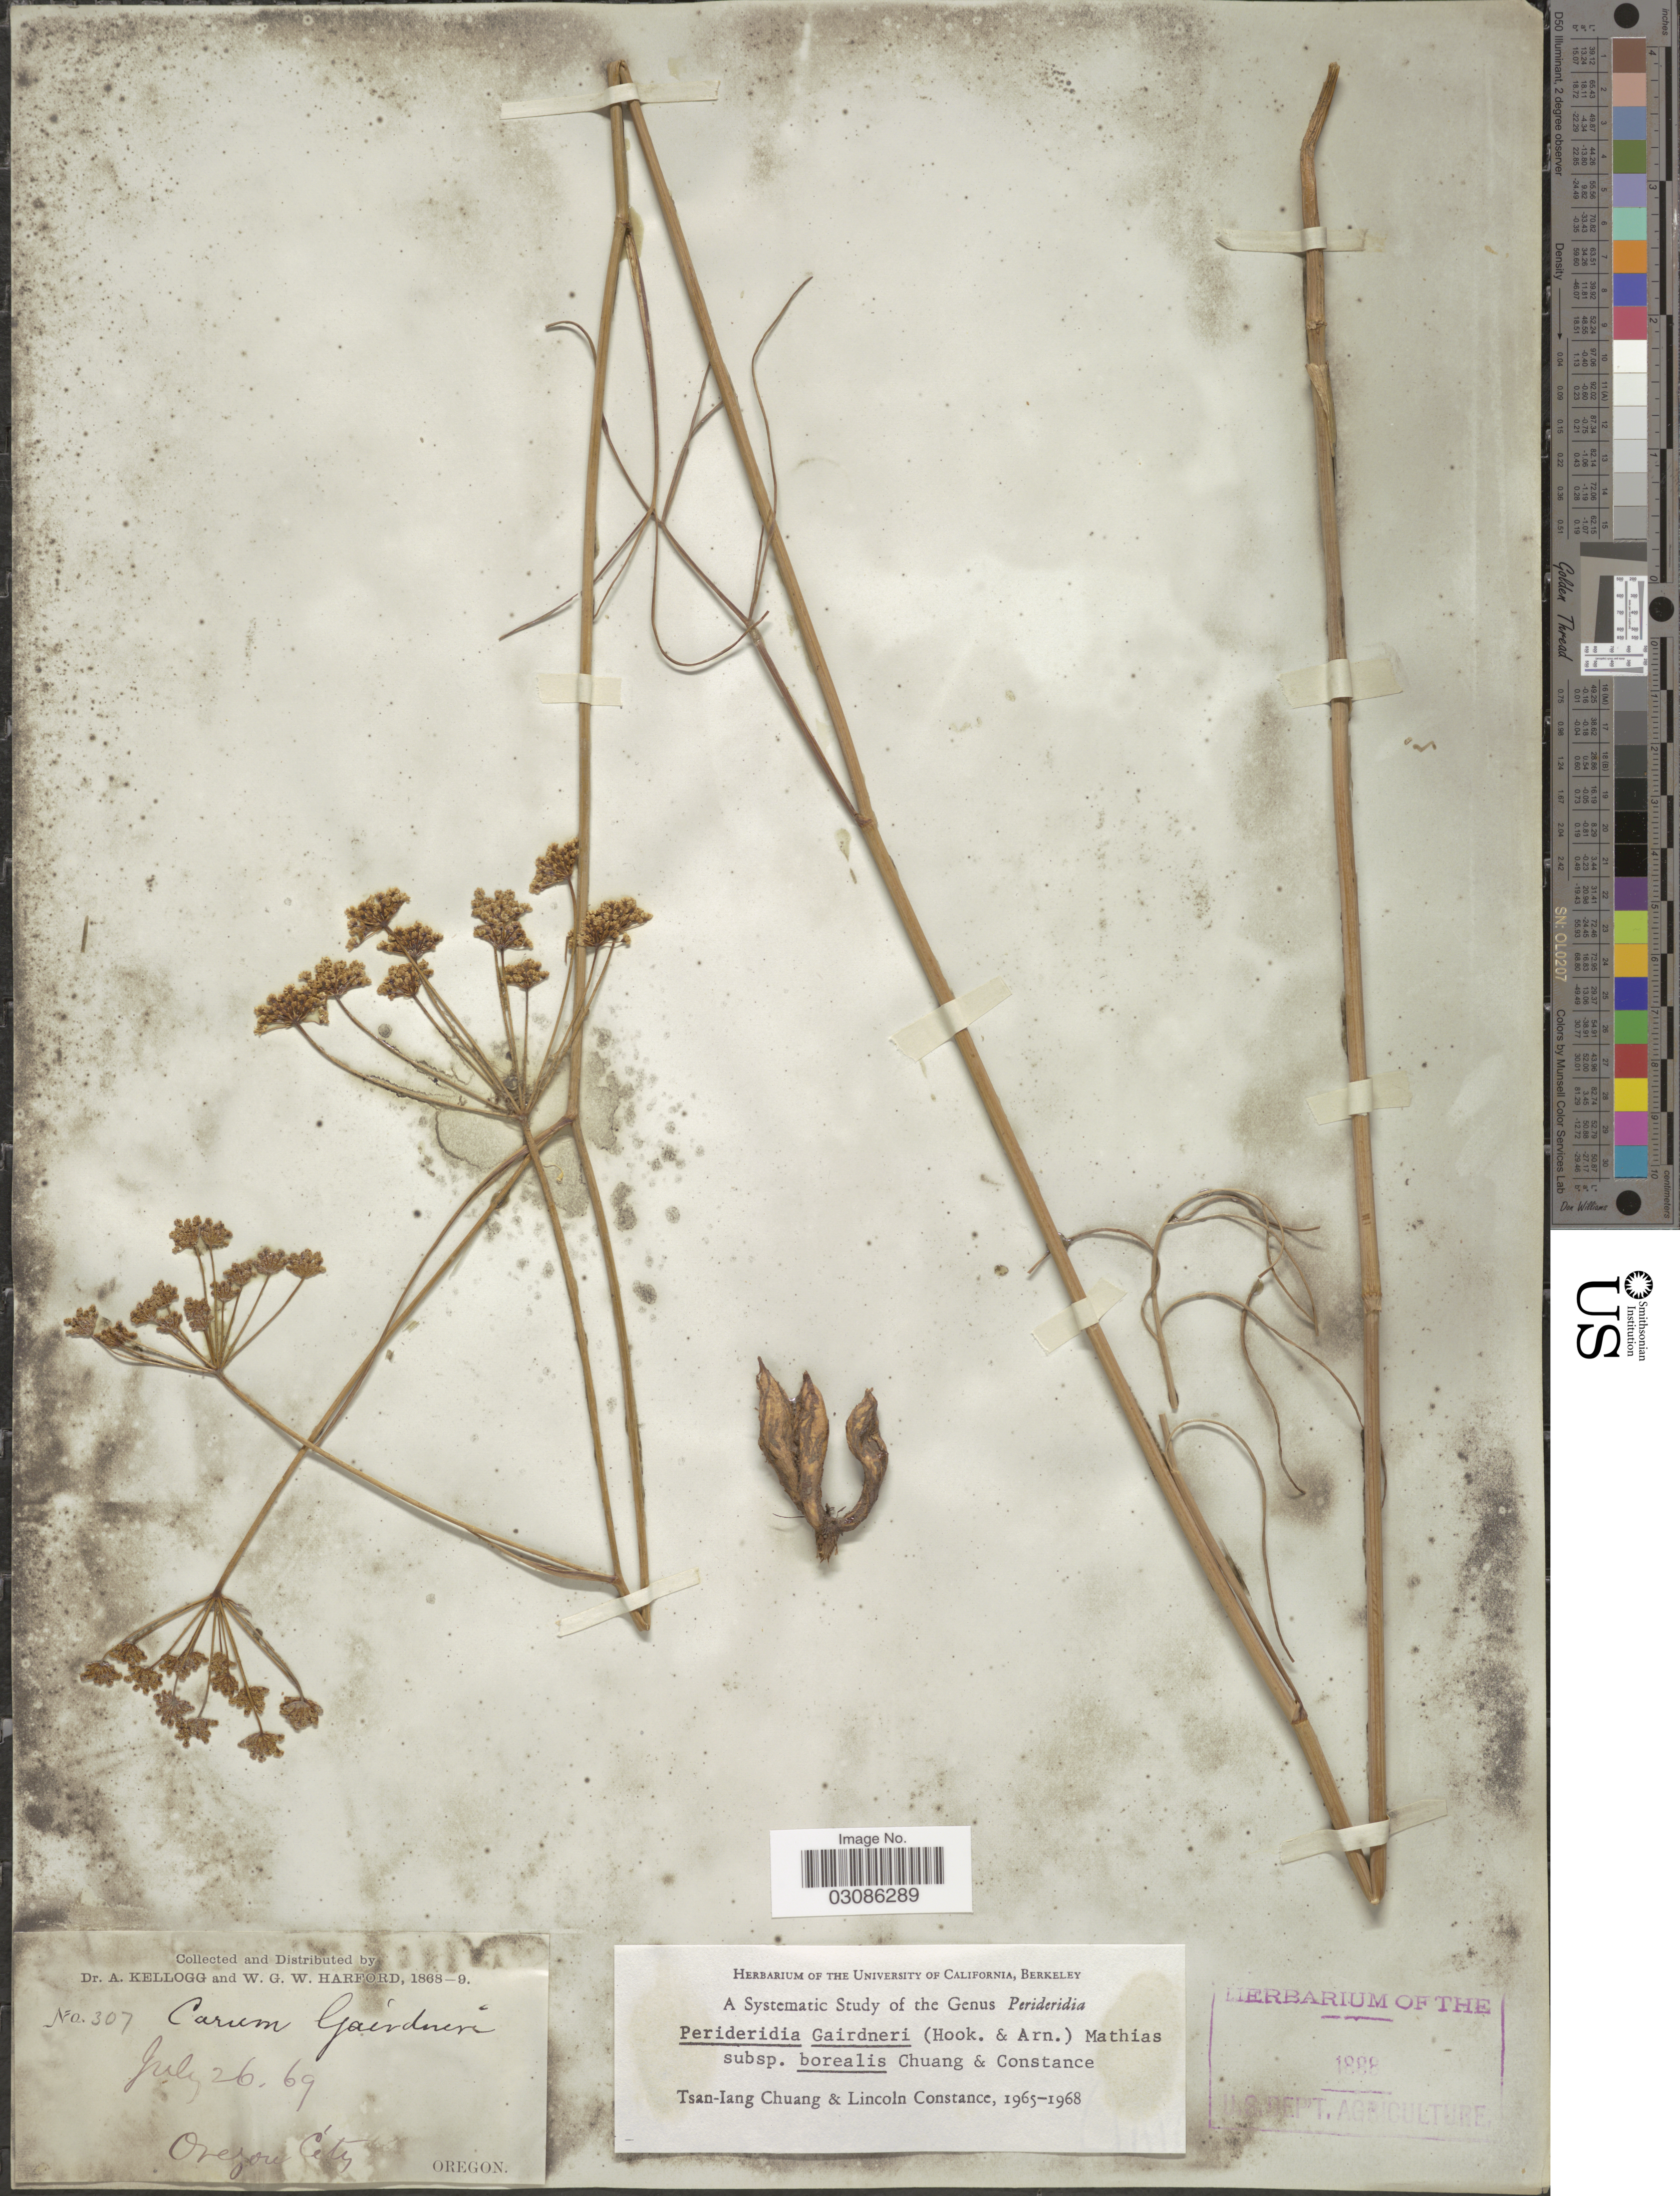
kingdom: Plantae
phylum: Tracheophyta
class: Magnoliopsida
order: Apiales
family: Apiaceae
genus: Perideridia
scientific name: Perideridia gairdneri subsp. borealis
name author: T.I. Chuang & Constance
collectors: A. Kellogg & W. G. W. Harford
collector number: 307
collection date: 1869-07-26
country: United States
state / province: Oregon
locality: Oregon City.